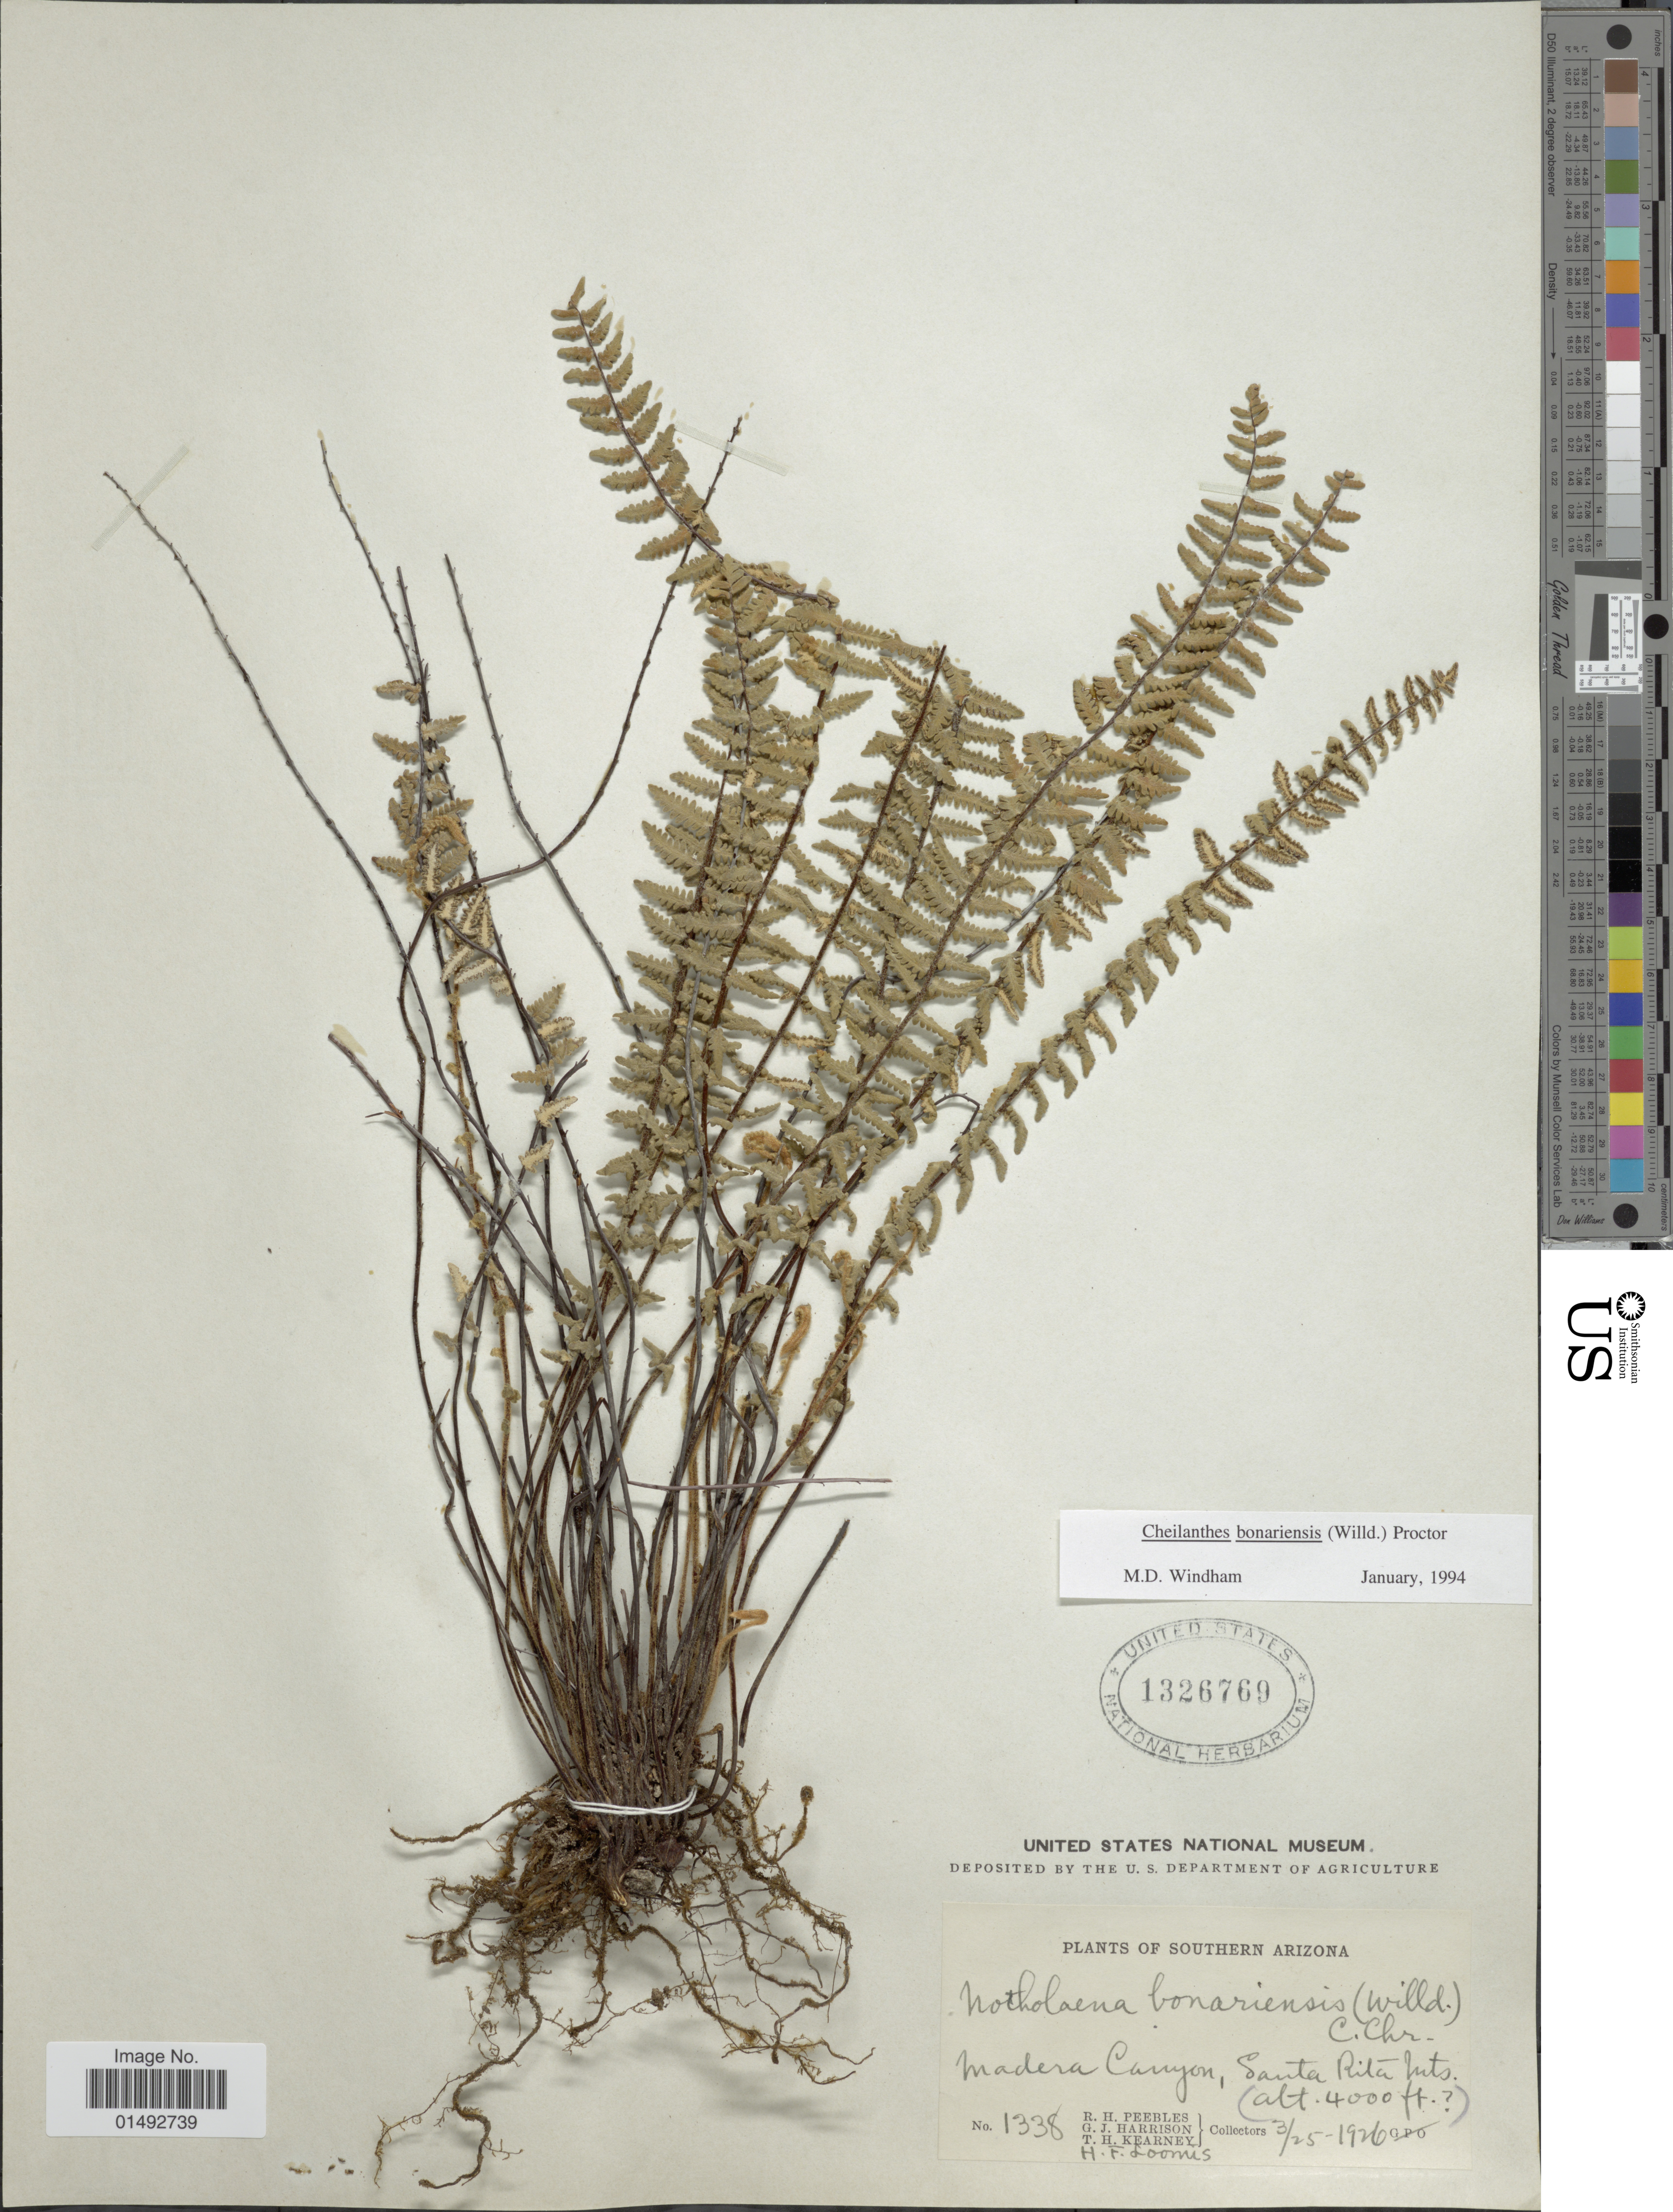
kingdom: Plantae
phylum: Tracheophyta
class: Polypodiopsida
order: Polypodiales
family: Pteridaceae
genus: Myriopteris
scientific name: Myriopteris aurea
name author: (Poir.) Grusz & Windham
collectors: R. H. Peebles, G. J. Harrison, T. H. Kearney & H. F. Loomis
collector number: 1338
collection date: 1926-03-25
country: United States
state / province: Arizona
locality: Southern Arizona, Madera Canyon, Santa Rita Mts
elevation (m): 1219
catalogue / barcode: US 1326769